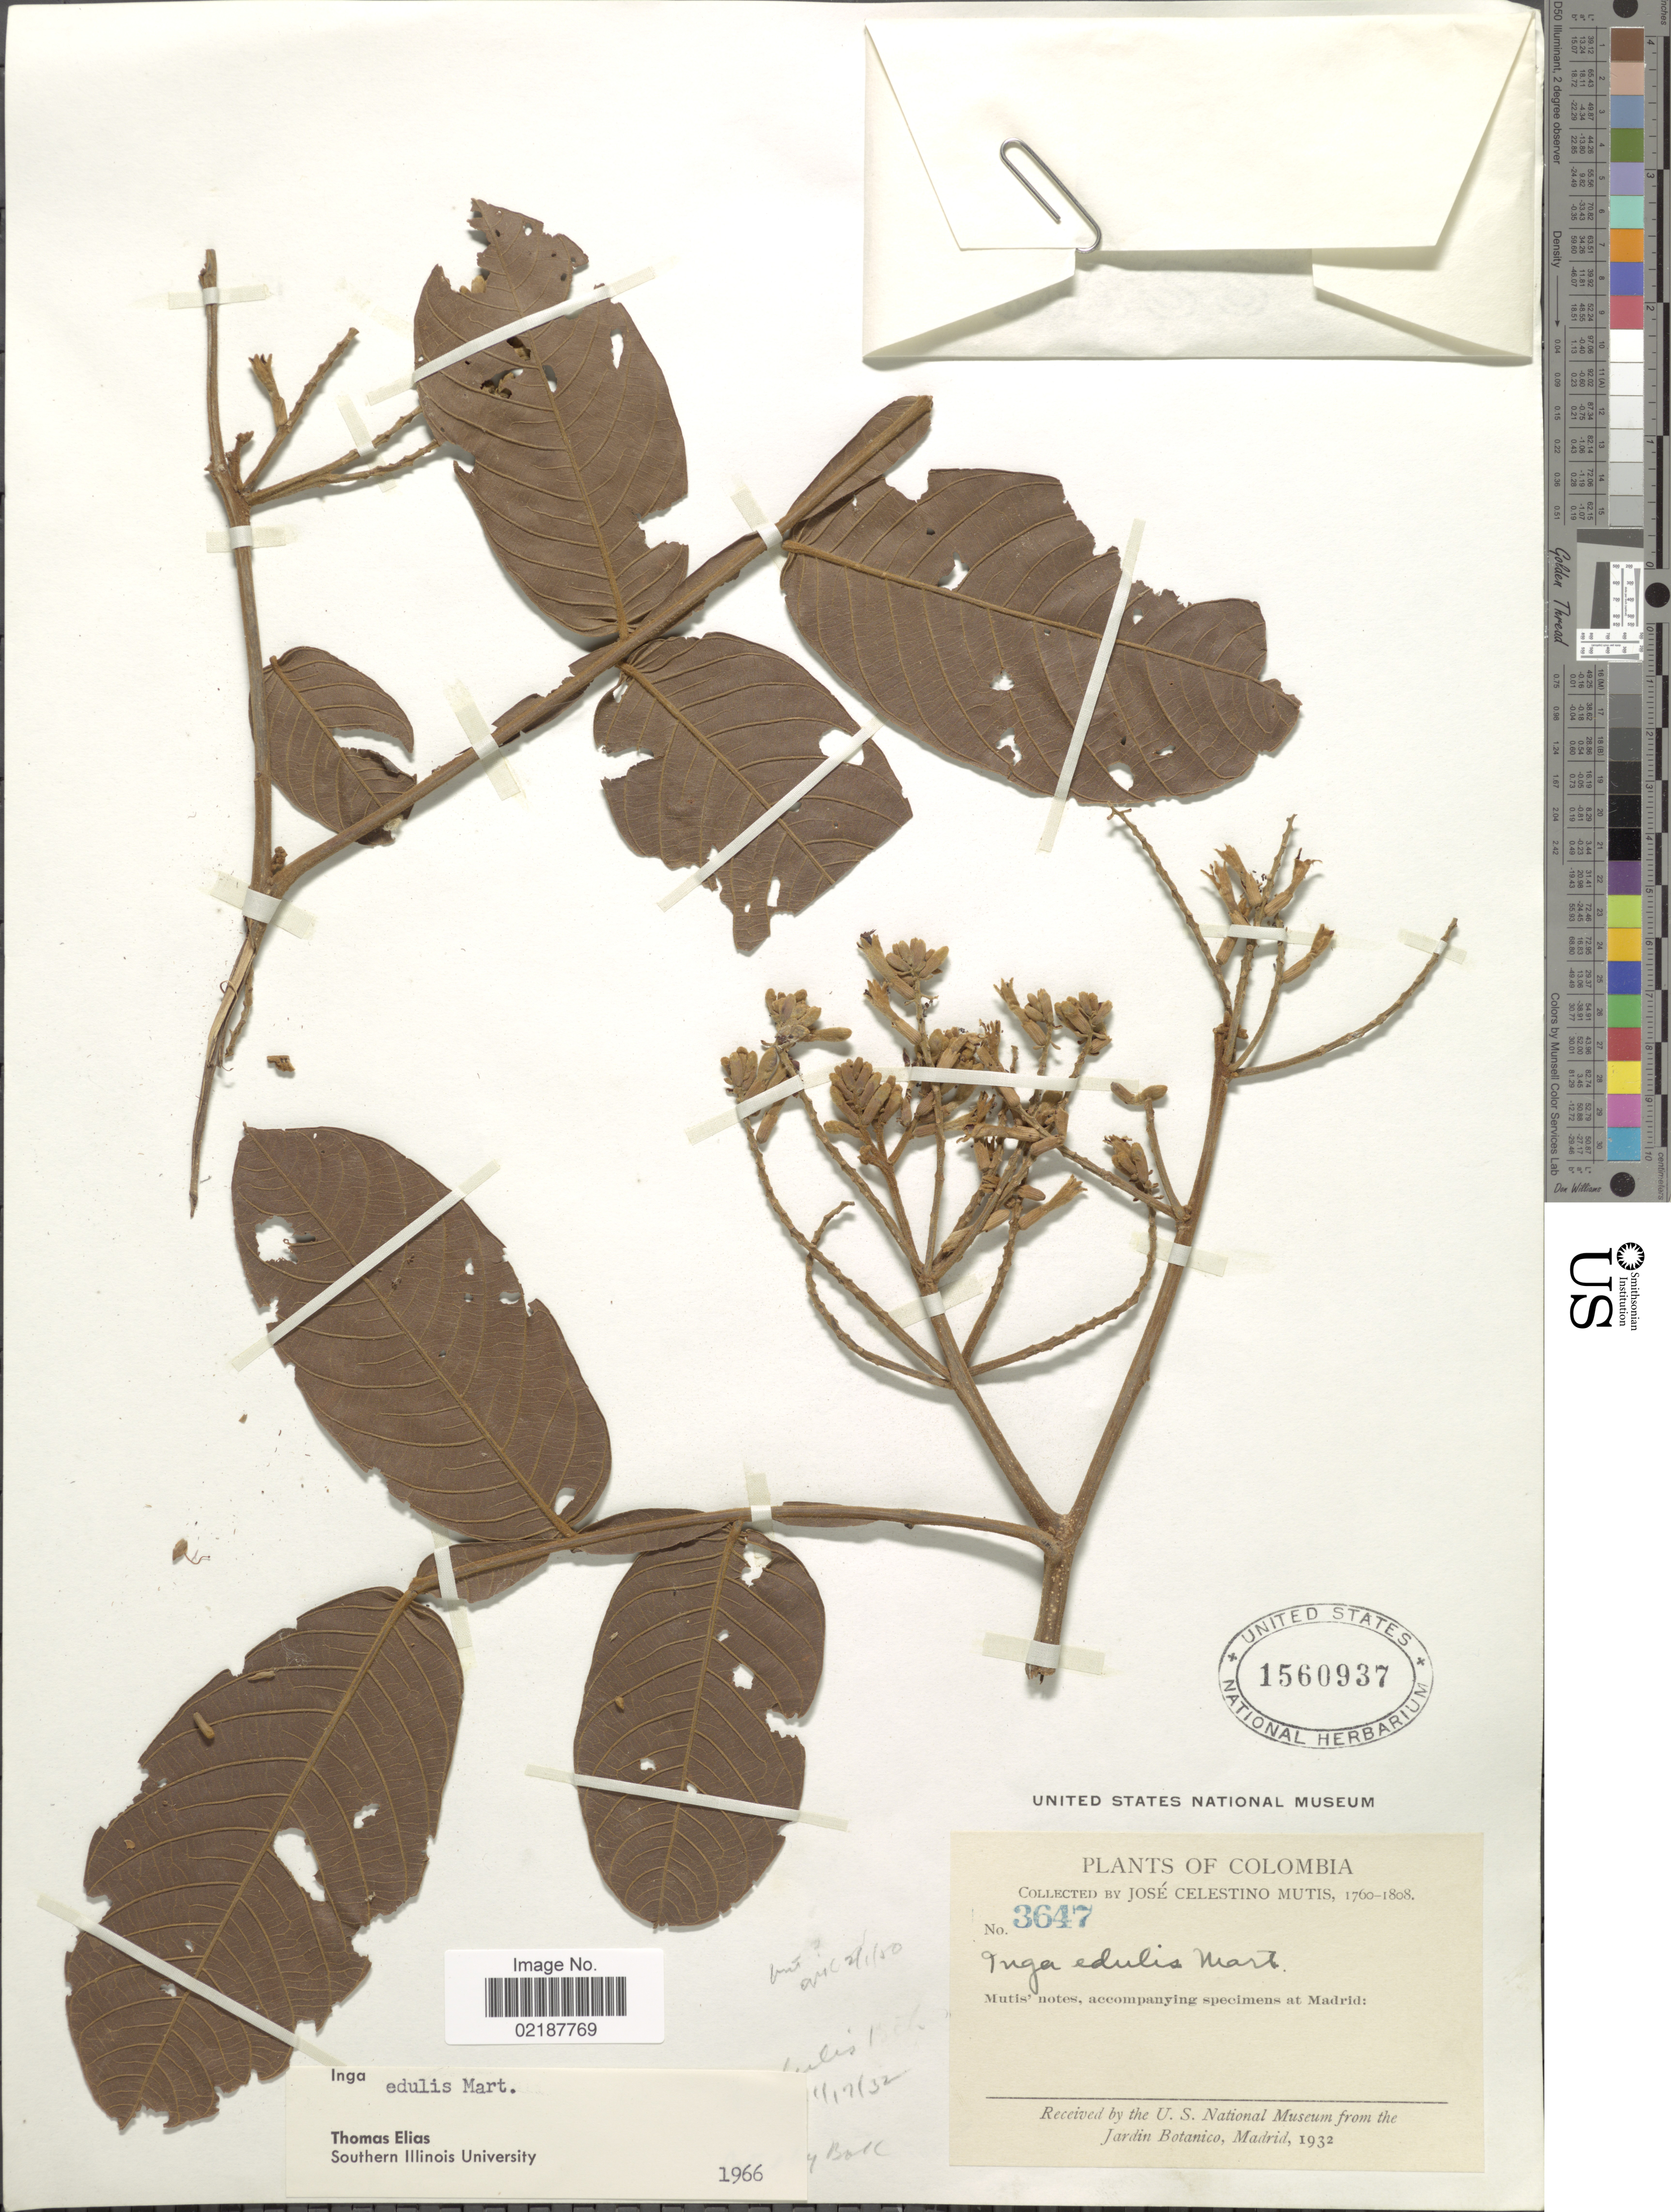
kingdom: Plantae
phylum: Tracheophyta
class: Magnoliopsida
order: Fabales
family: Fabaceae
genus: Inga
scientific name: Inga edulis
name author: Mart.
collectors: J. C. B. Mutis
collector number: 3647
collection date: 1760/1808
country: Colombia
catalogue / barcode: US 1560937